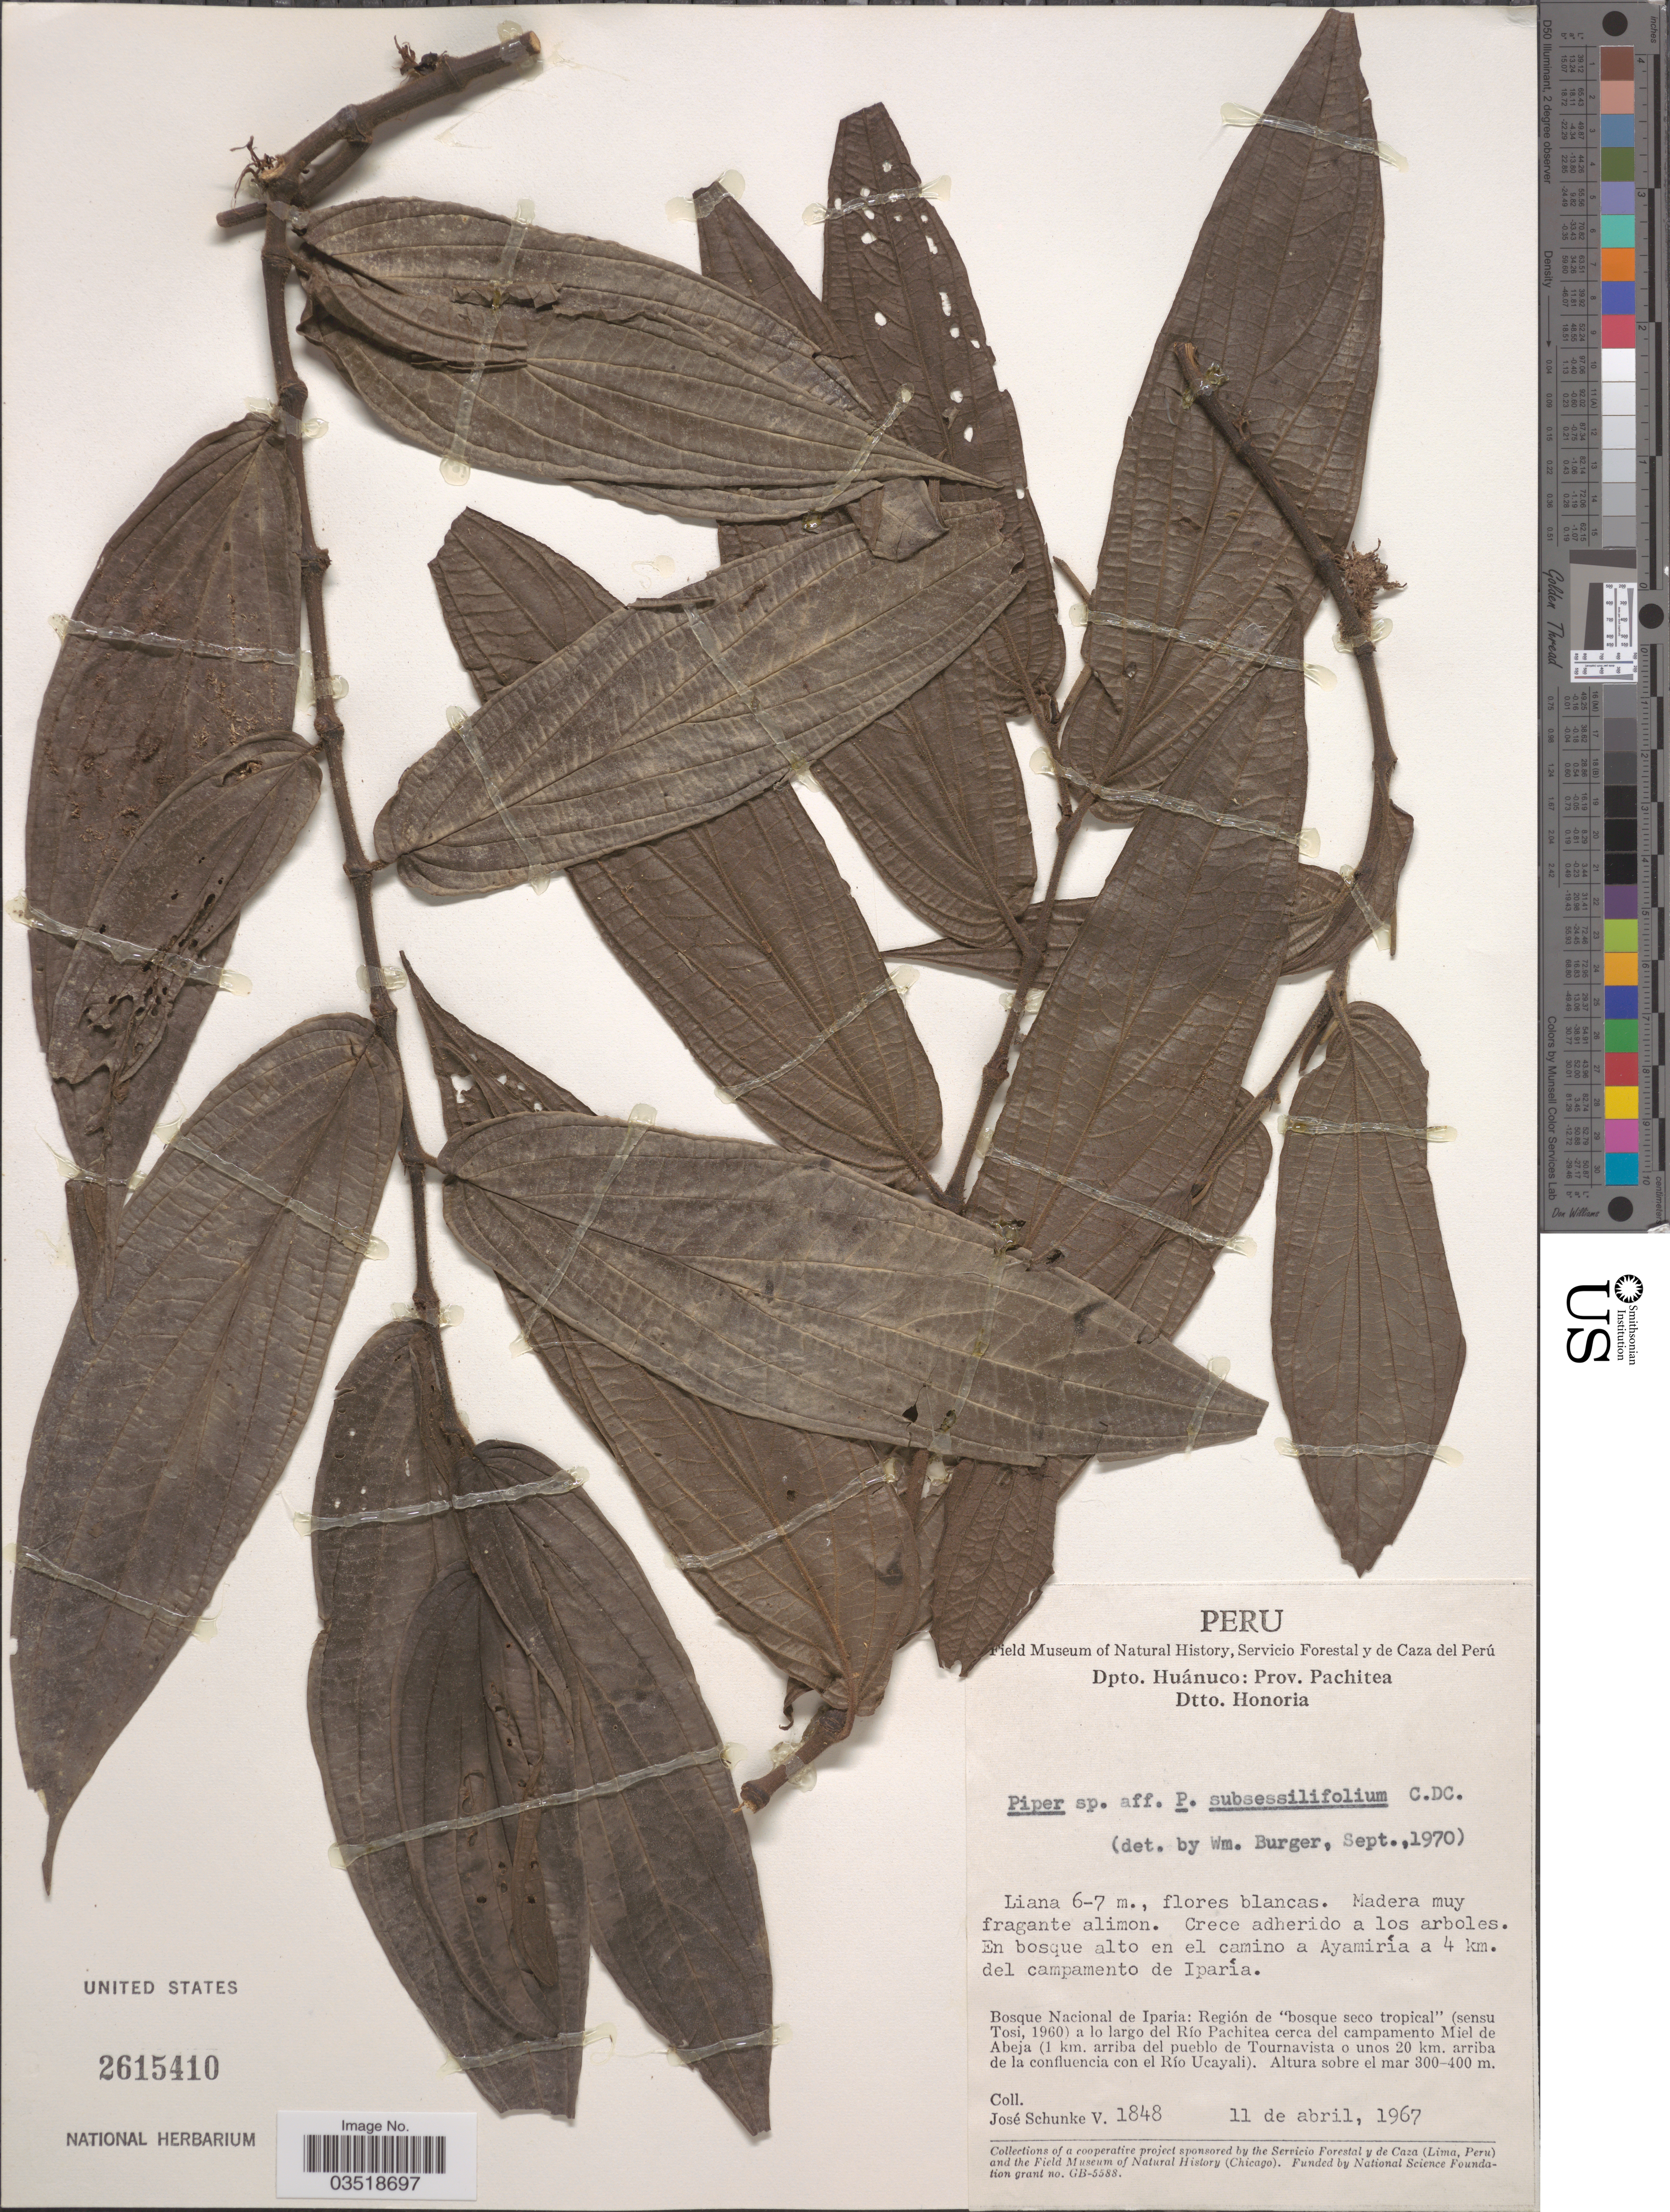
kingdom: Plantae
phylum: Tracheophyta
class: Magnoliopsida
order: Piperales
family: Piperaceae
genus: Piper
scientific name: Piper subsessilifolium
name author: C. DC.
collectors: J. Schunke Vigo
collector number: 1848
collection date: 1967-04-11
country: Peru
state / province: Huánuco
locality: Dpto. Huánuco: Prov. Pachitea. Dtto. Honoria. En el camino a Ayamiría a 4 km. del campamento de Iparía. Bosque Nacional de Iparia: Región de "bosque seco tropical" (sensu Tosi, 1960) a lo largo del Río Pachitea cerca del campamento Miel de Abeja (1 km. arriba del pueblo de Tournavista o unos 20 km. arriba de la confluencia con el Río Ucayali.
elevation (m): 300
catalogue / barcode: US 2615410